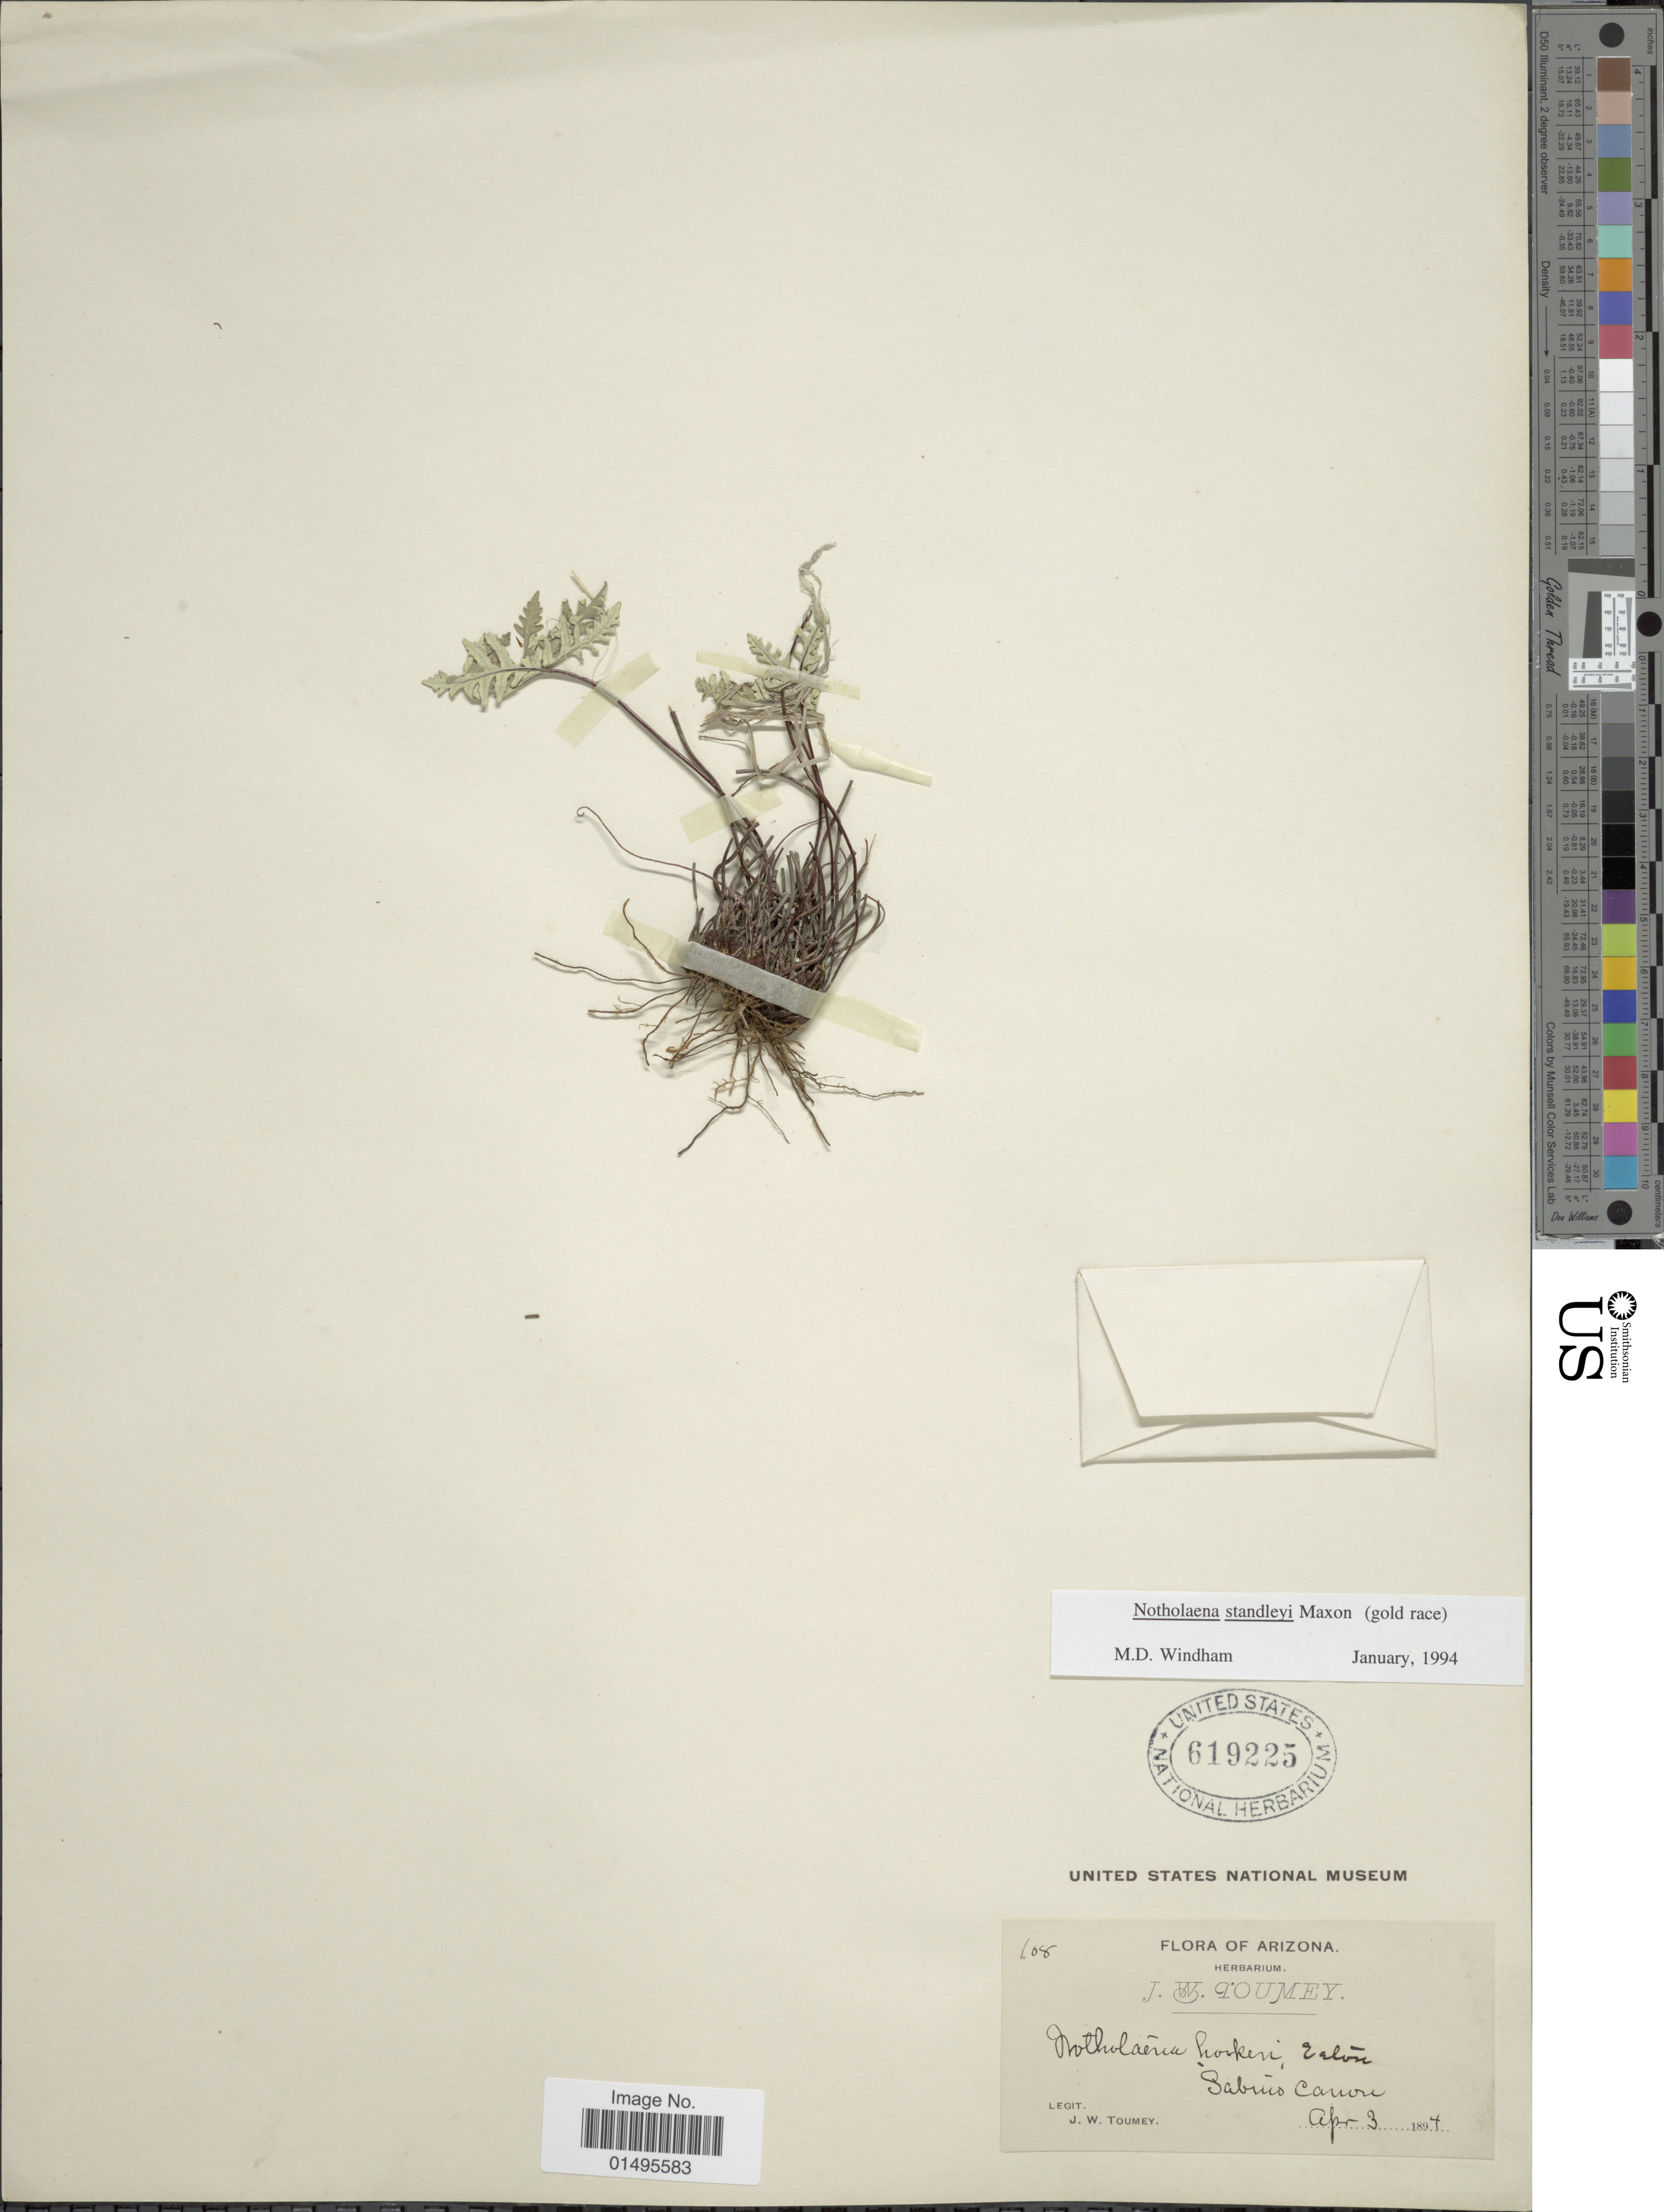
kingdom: Plantae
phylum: Tracheophyta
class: Polypodiopsida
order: Polypodiales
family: Pteridaceae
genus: Notholaena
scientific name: Notholaena standleyi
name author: Maxon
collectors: J. W. Toumey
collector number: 108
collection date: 1894-04-03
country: United States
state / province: Arizona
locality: Sabino Canon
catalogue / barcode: US 619225